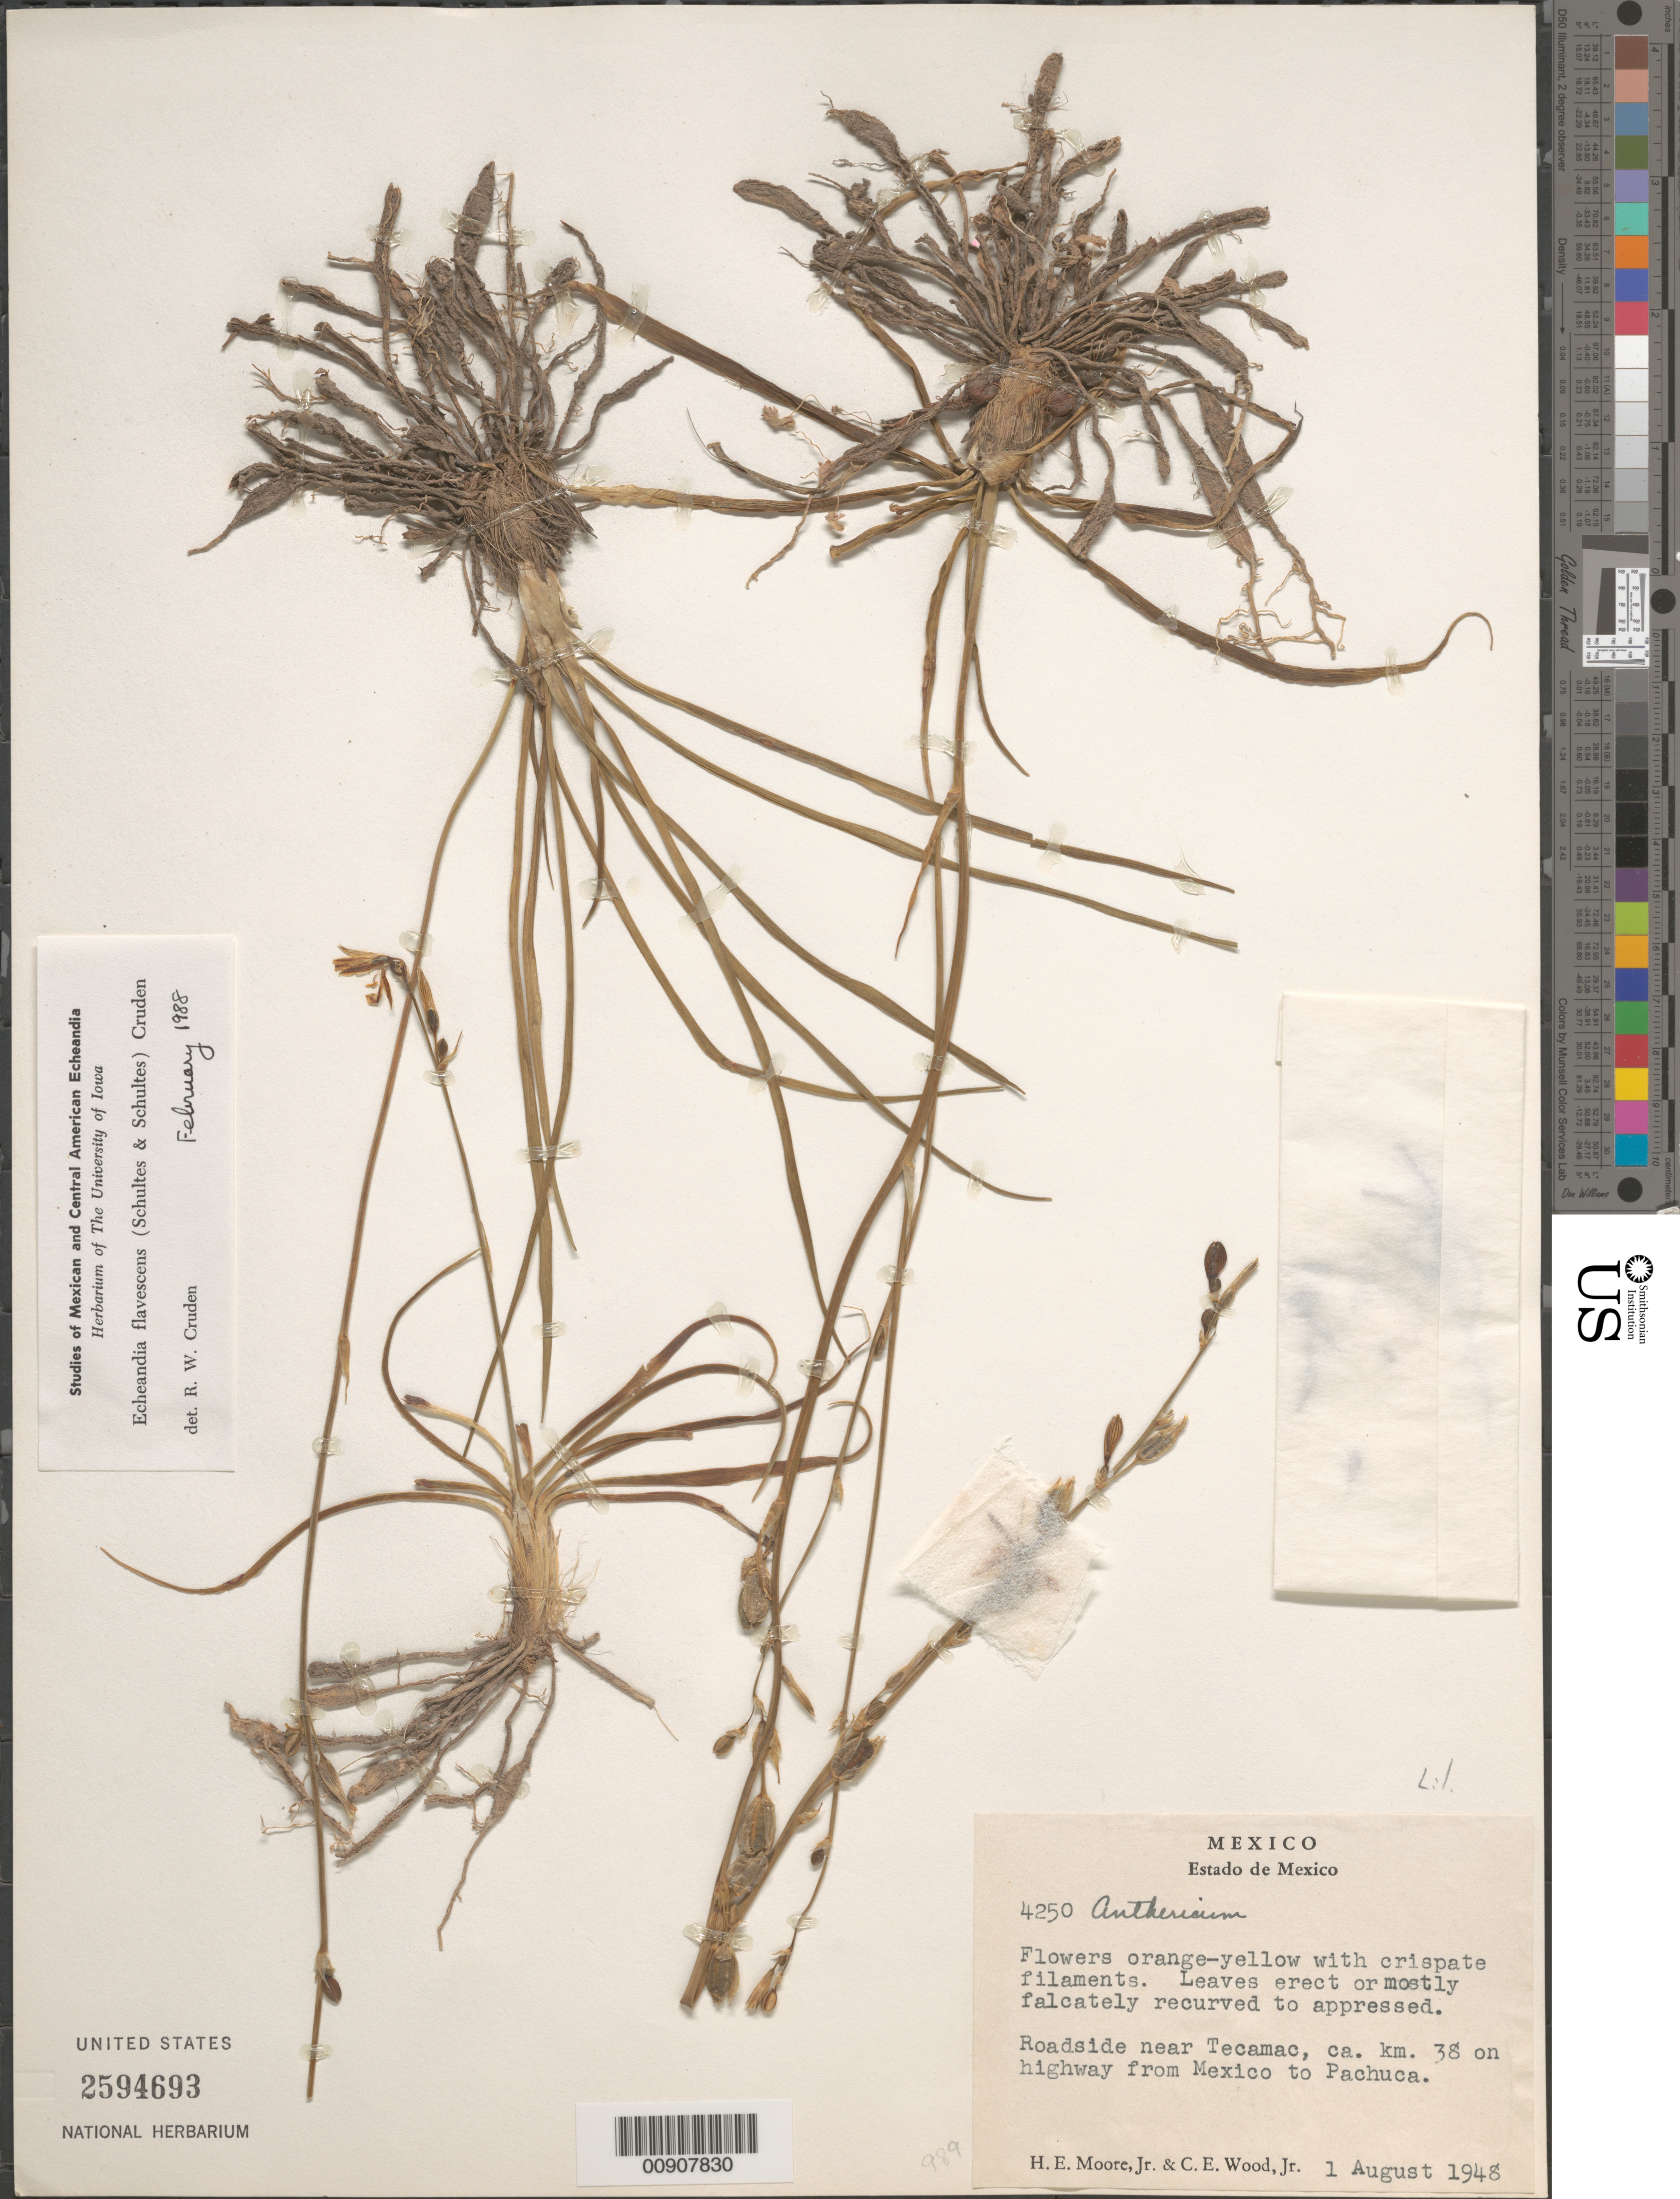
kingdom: Plantae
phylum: Tracheophyta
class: Liliopsida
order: Asparagales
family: Asparagaceae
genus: Echeandia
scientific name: Echeandia flavescens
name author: (Schult.) Cruden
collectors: H. E. Moore & C. Wood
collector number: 4250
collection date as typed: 01 Aug 1948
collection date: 1948-08-01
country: Mexico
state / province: México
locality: Roadside near Tecamac, ca. km. 38 on highway from Mexico to Pachuca.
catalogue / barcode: US 2594693